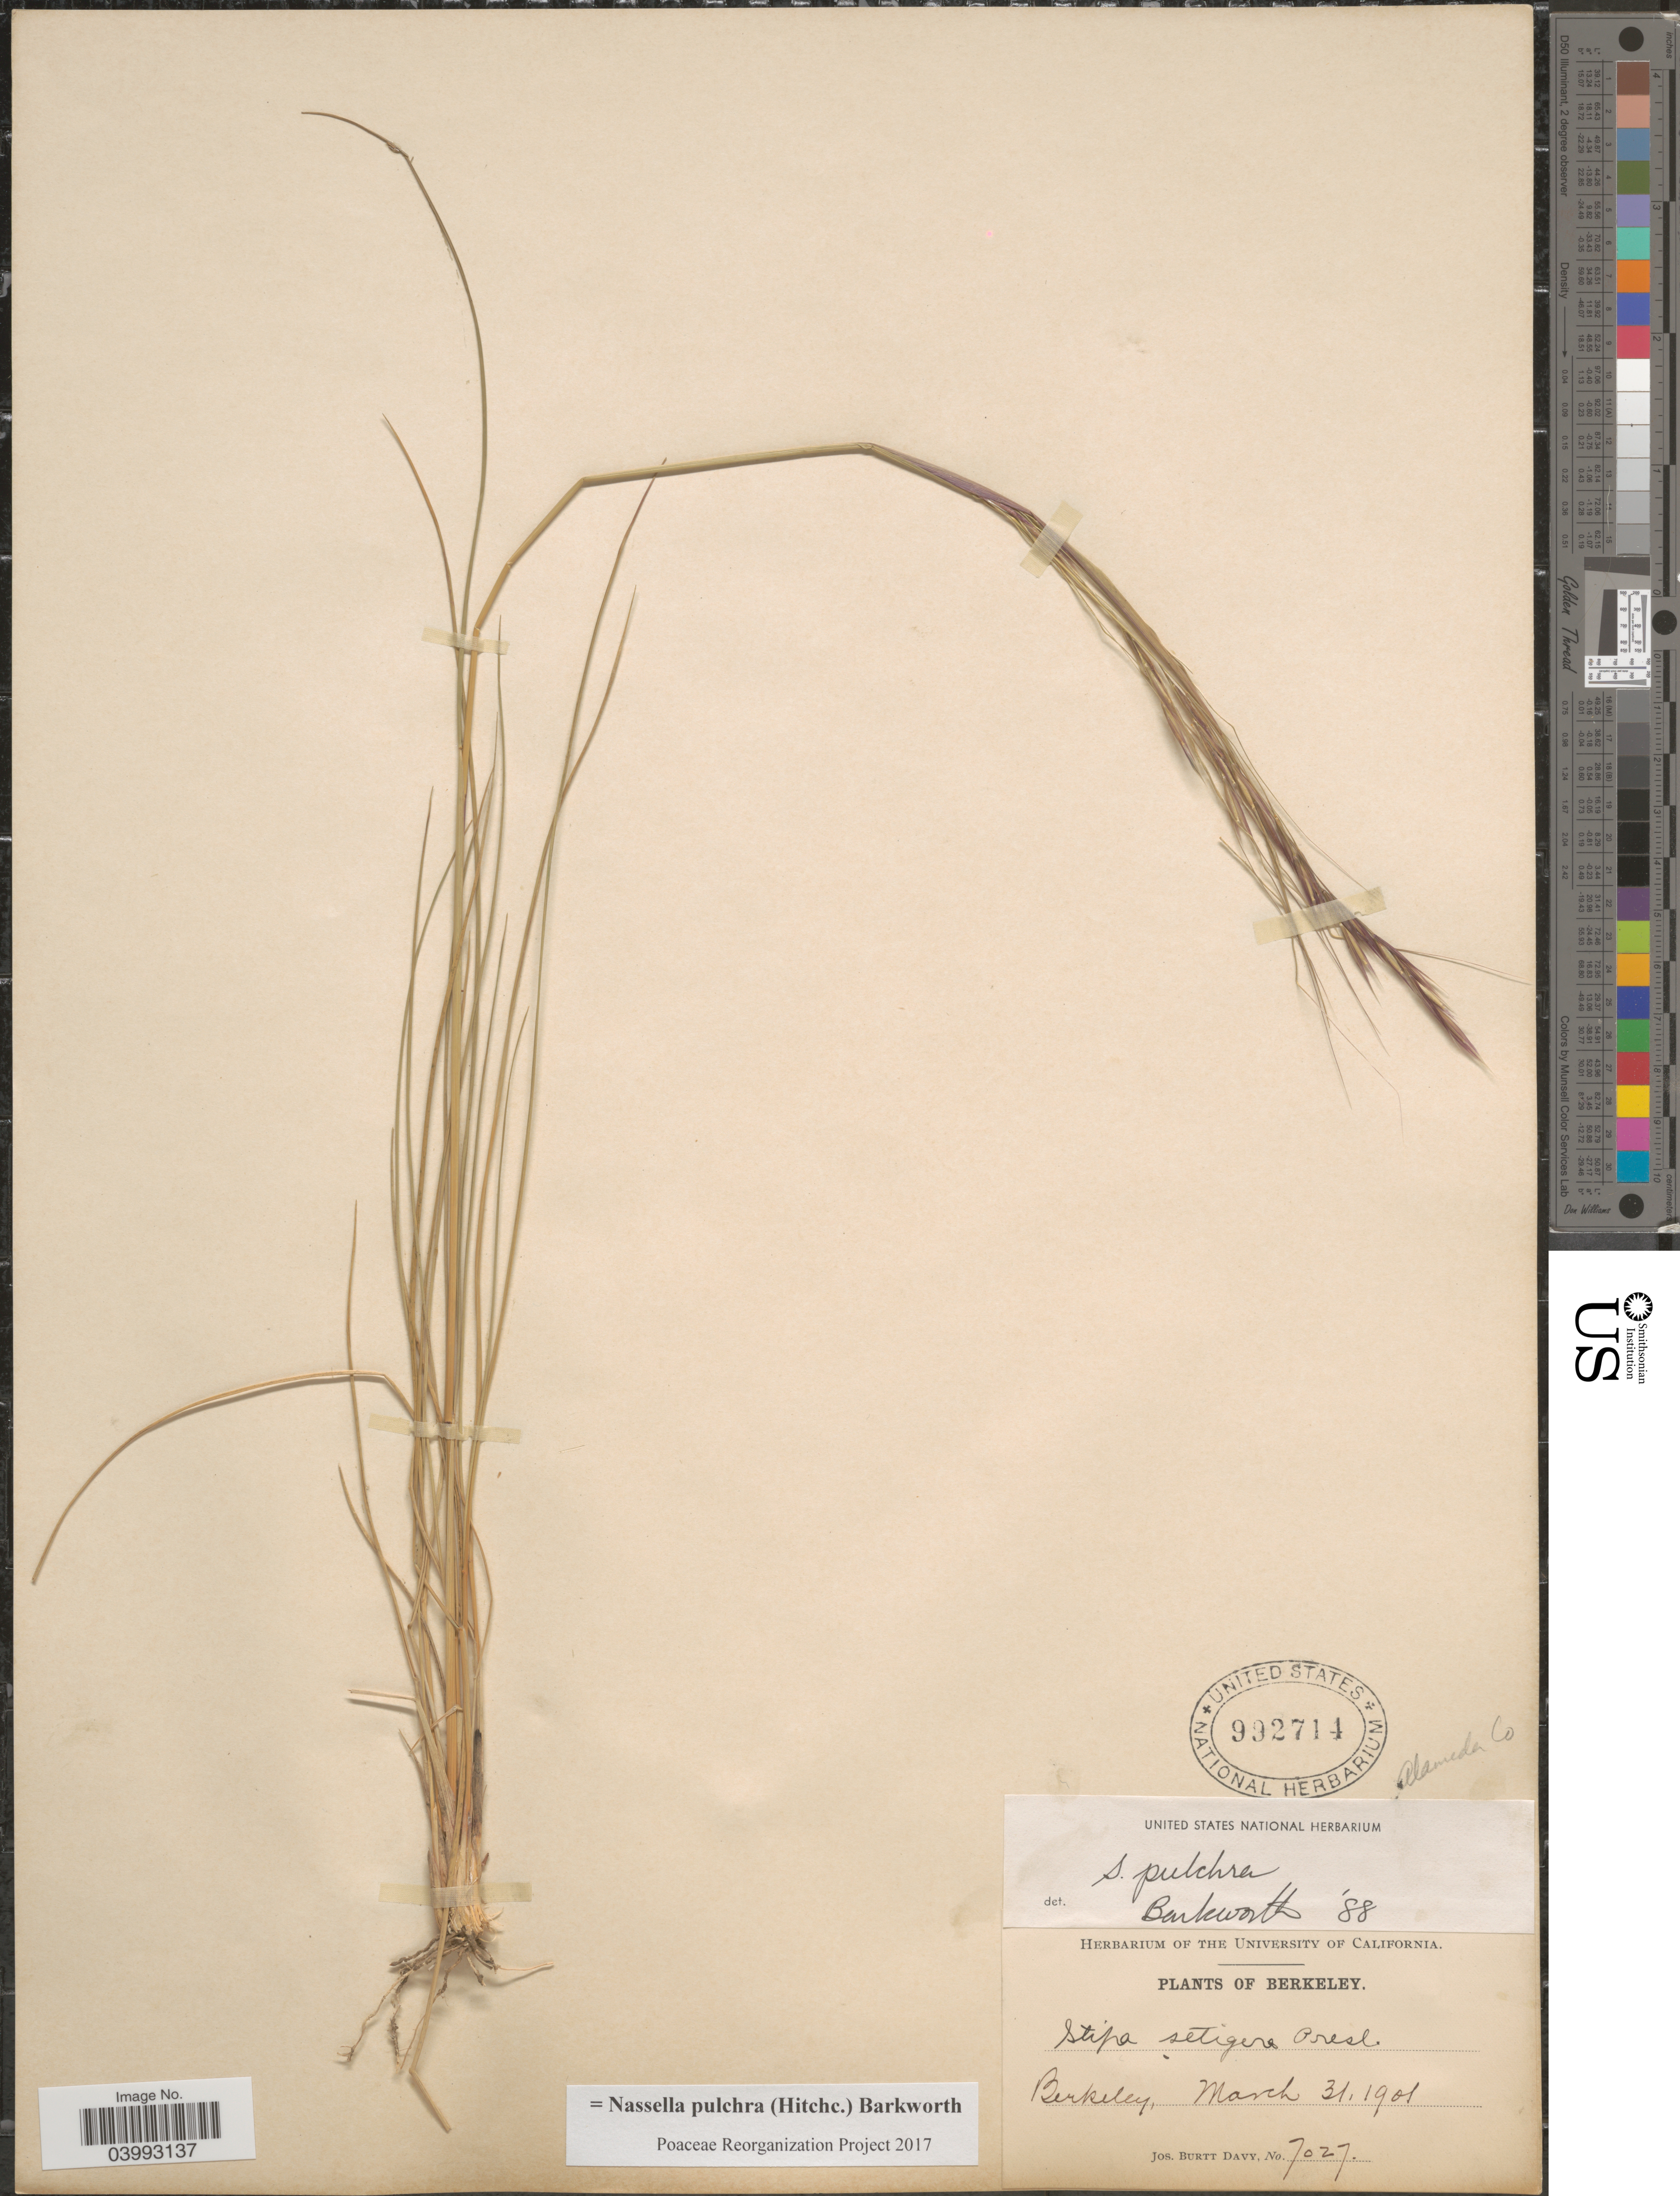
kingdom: Plantae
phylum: Tracheophyta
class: Liliopsida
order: Poales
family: Poaceae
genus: Nassella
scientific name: Nassella pulchra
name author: (Hitchc.) Barkworth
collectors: J. Burtt Davy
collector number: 7027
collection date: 1901-03-31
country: United States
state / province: California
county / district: Alameda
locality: Berkeley. Alameda Co.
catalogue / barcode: US 992714